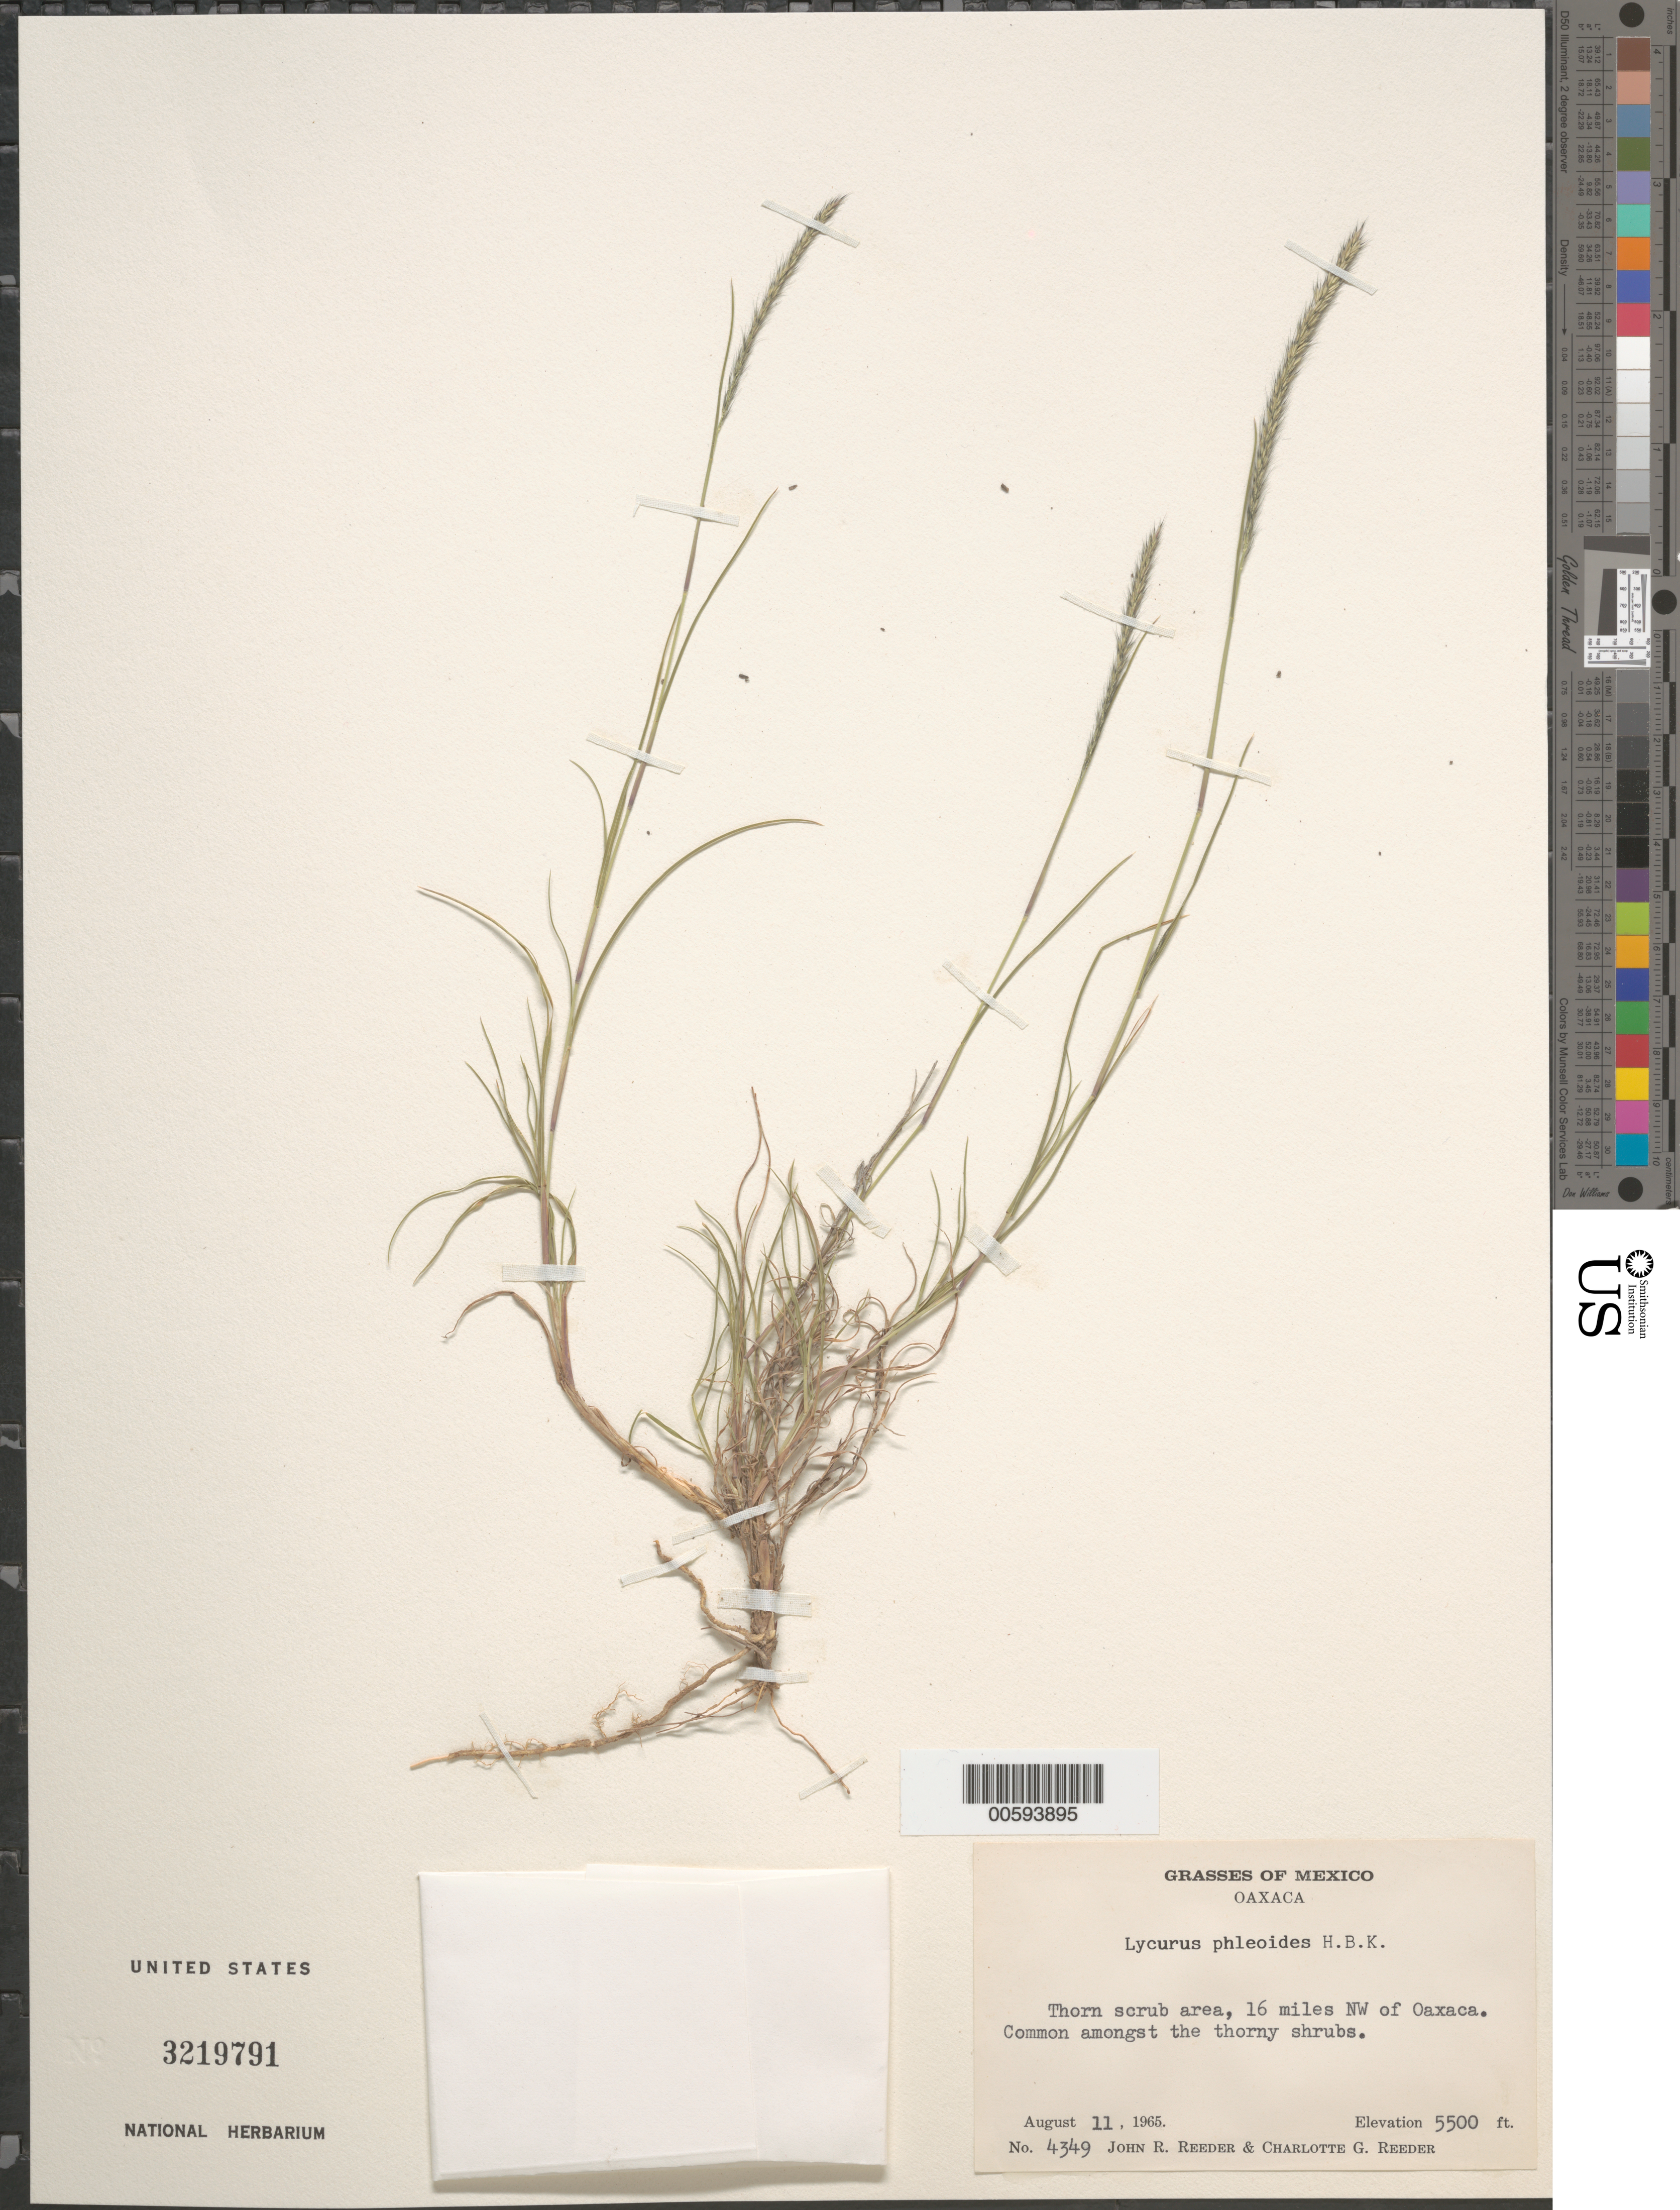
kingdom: Plantae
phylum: Tracheophyta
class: Liliopsida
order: Poales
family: Poaceae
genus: Lycurus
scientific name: Lycurus phleoides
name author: Kunth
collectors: J. R. Reeder & C. G. Reeder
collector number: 4349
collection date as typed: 11 Aug 1965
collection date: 1965-08-11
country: Mexico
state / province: Oaxaca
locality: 16 mi NW of Oaxaca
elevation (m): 1676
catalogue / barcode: US 3219791